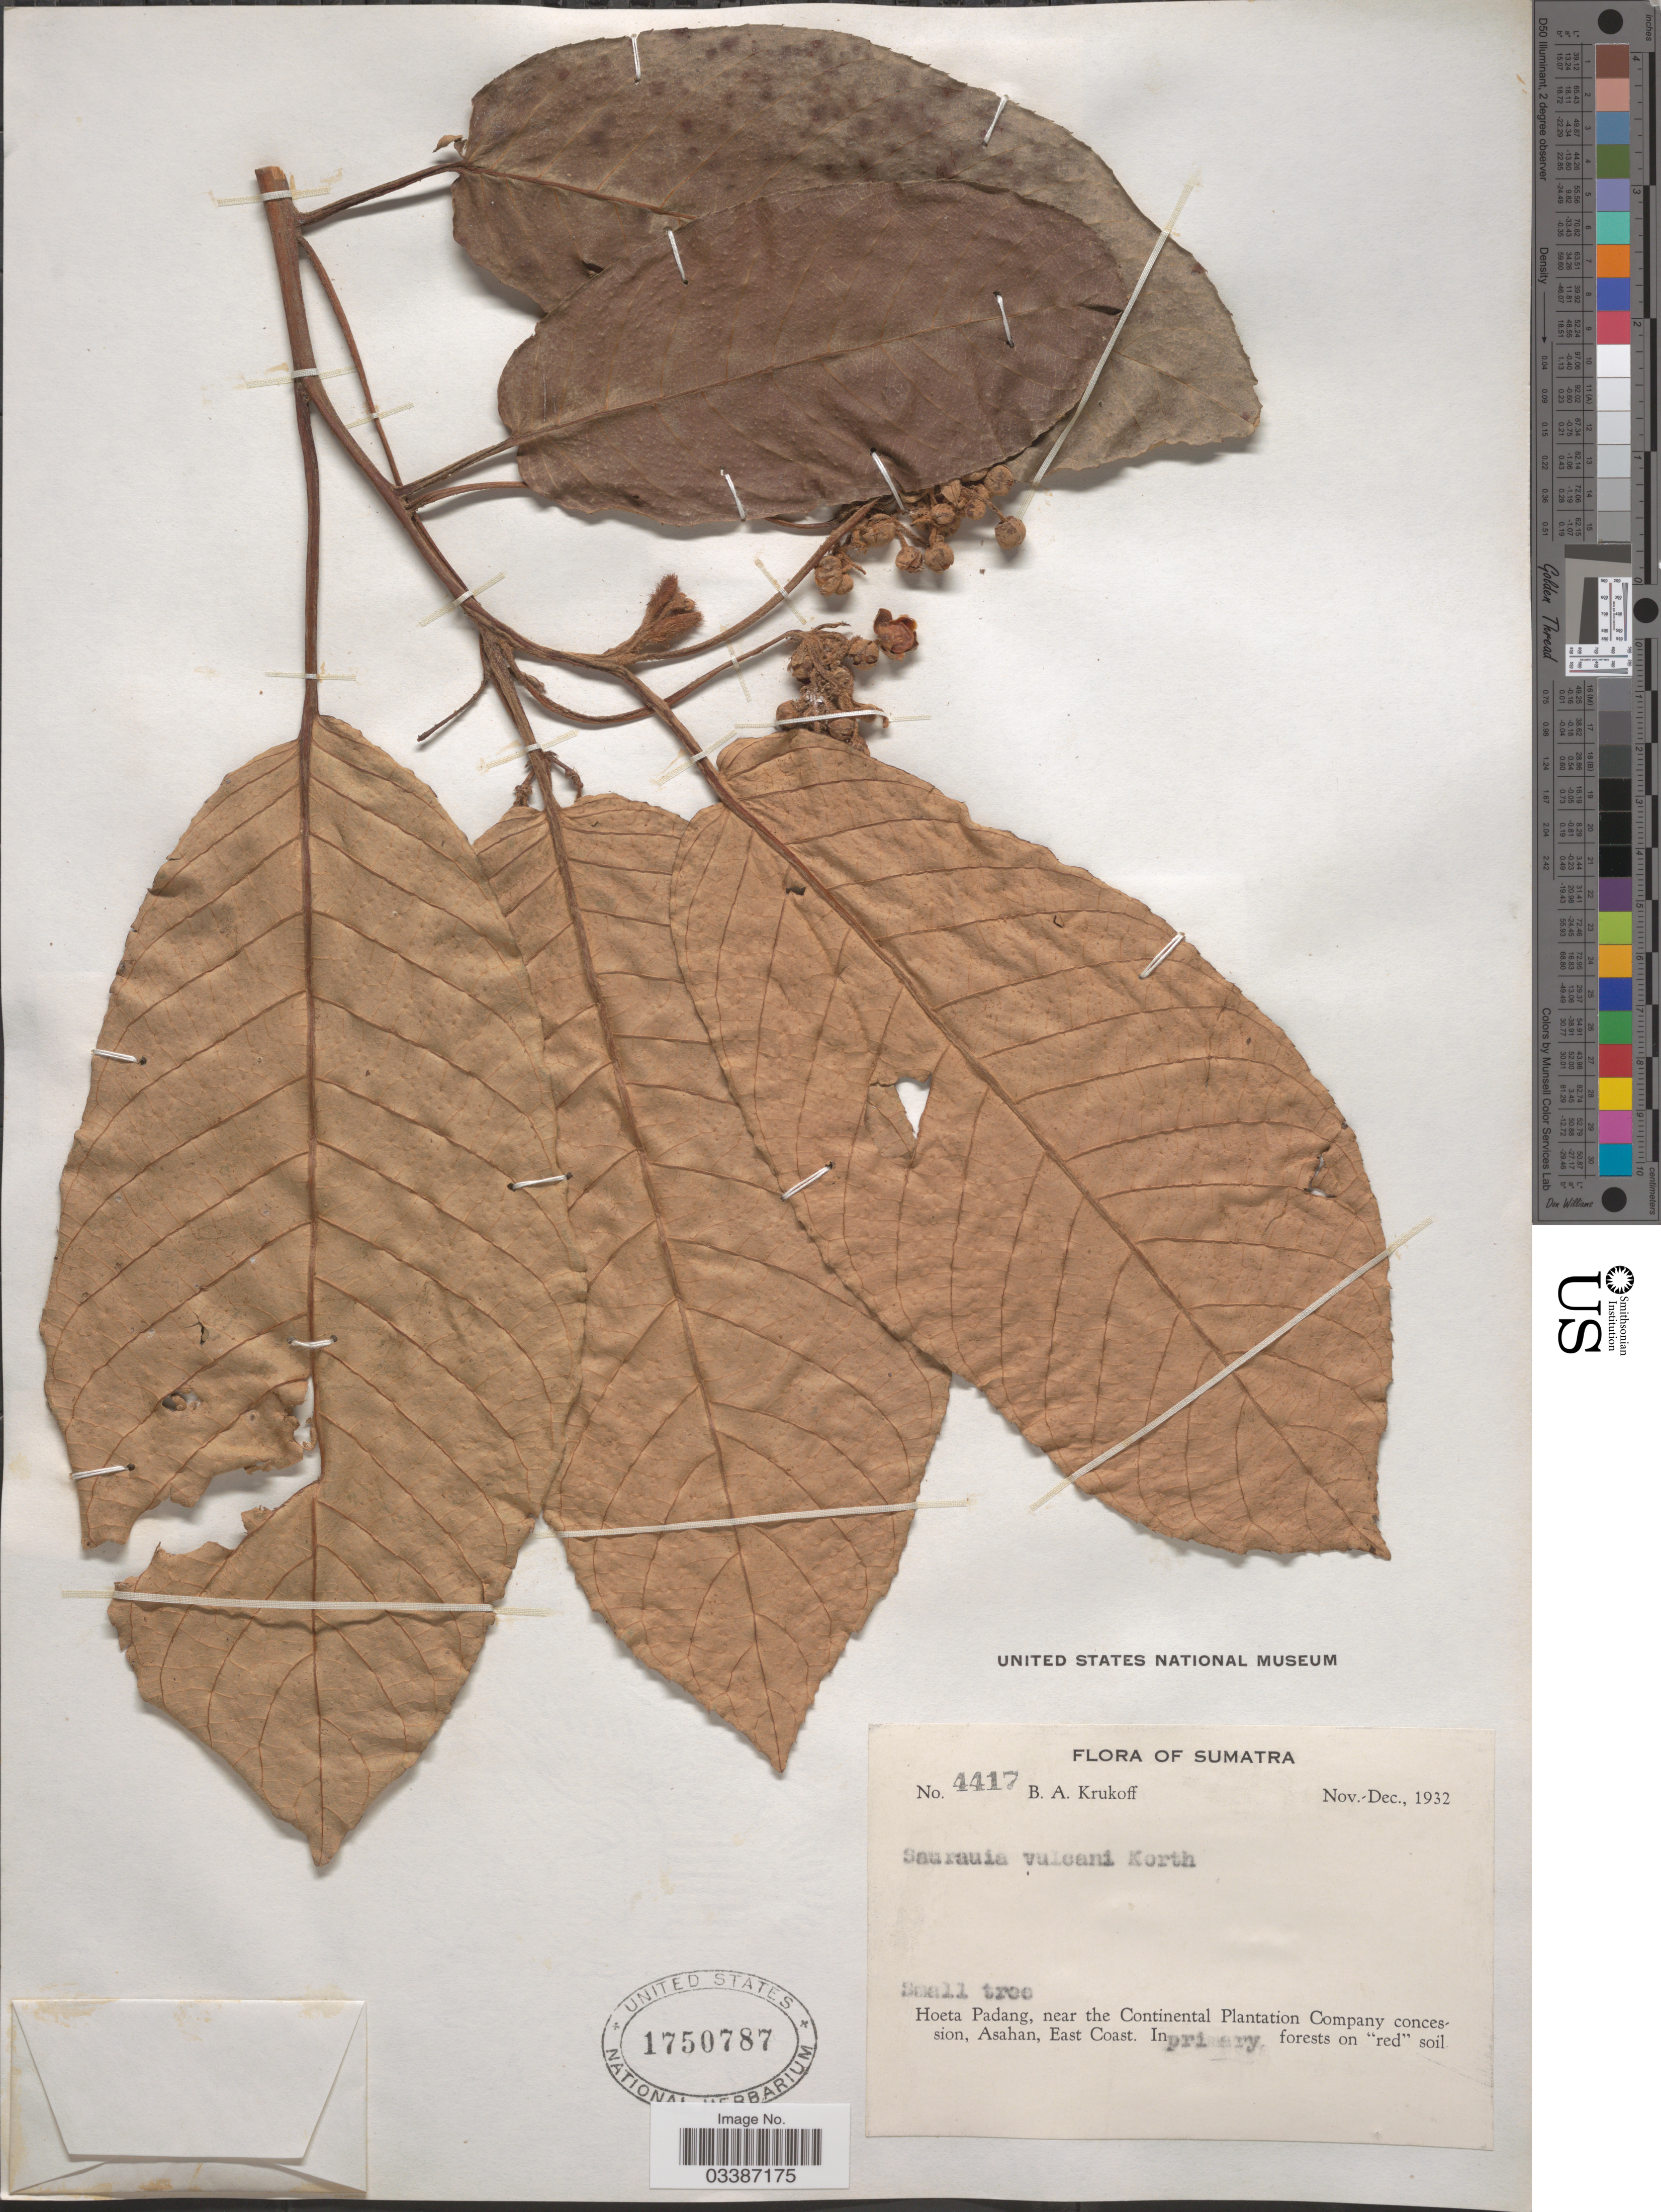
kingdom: Plantae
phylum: Tracheophyta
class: Magnoliopsida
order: Ericales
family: Actinidiaceae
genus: Saurauia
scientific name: Saurauia vulcani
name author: Korth.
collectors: B. A. Krukoff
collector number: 4417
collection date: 1932-11/1932-12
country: Indonesia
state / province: Sumatra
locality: Hoeta Padang, near the Continental Plantation Company concession, Asahan, East Coast.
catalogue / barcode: US 1750787